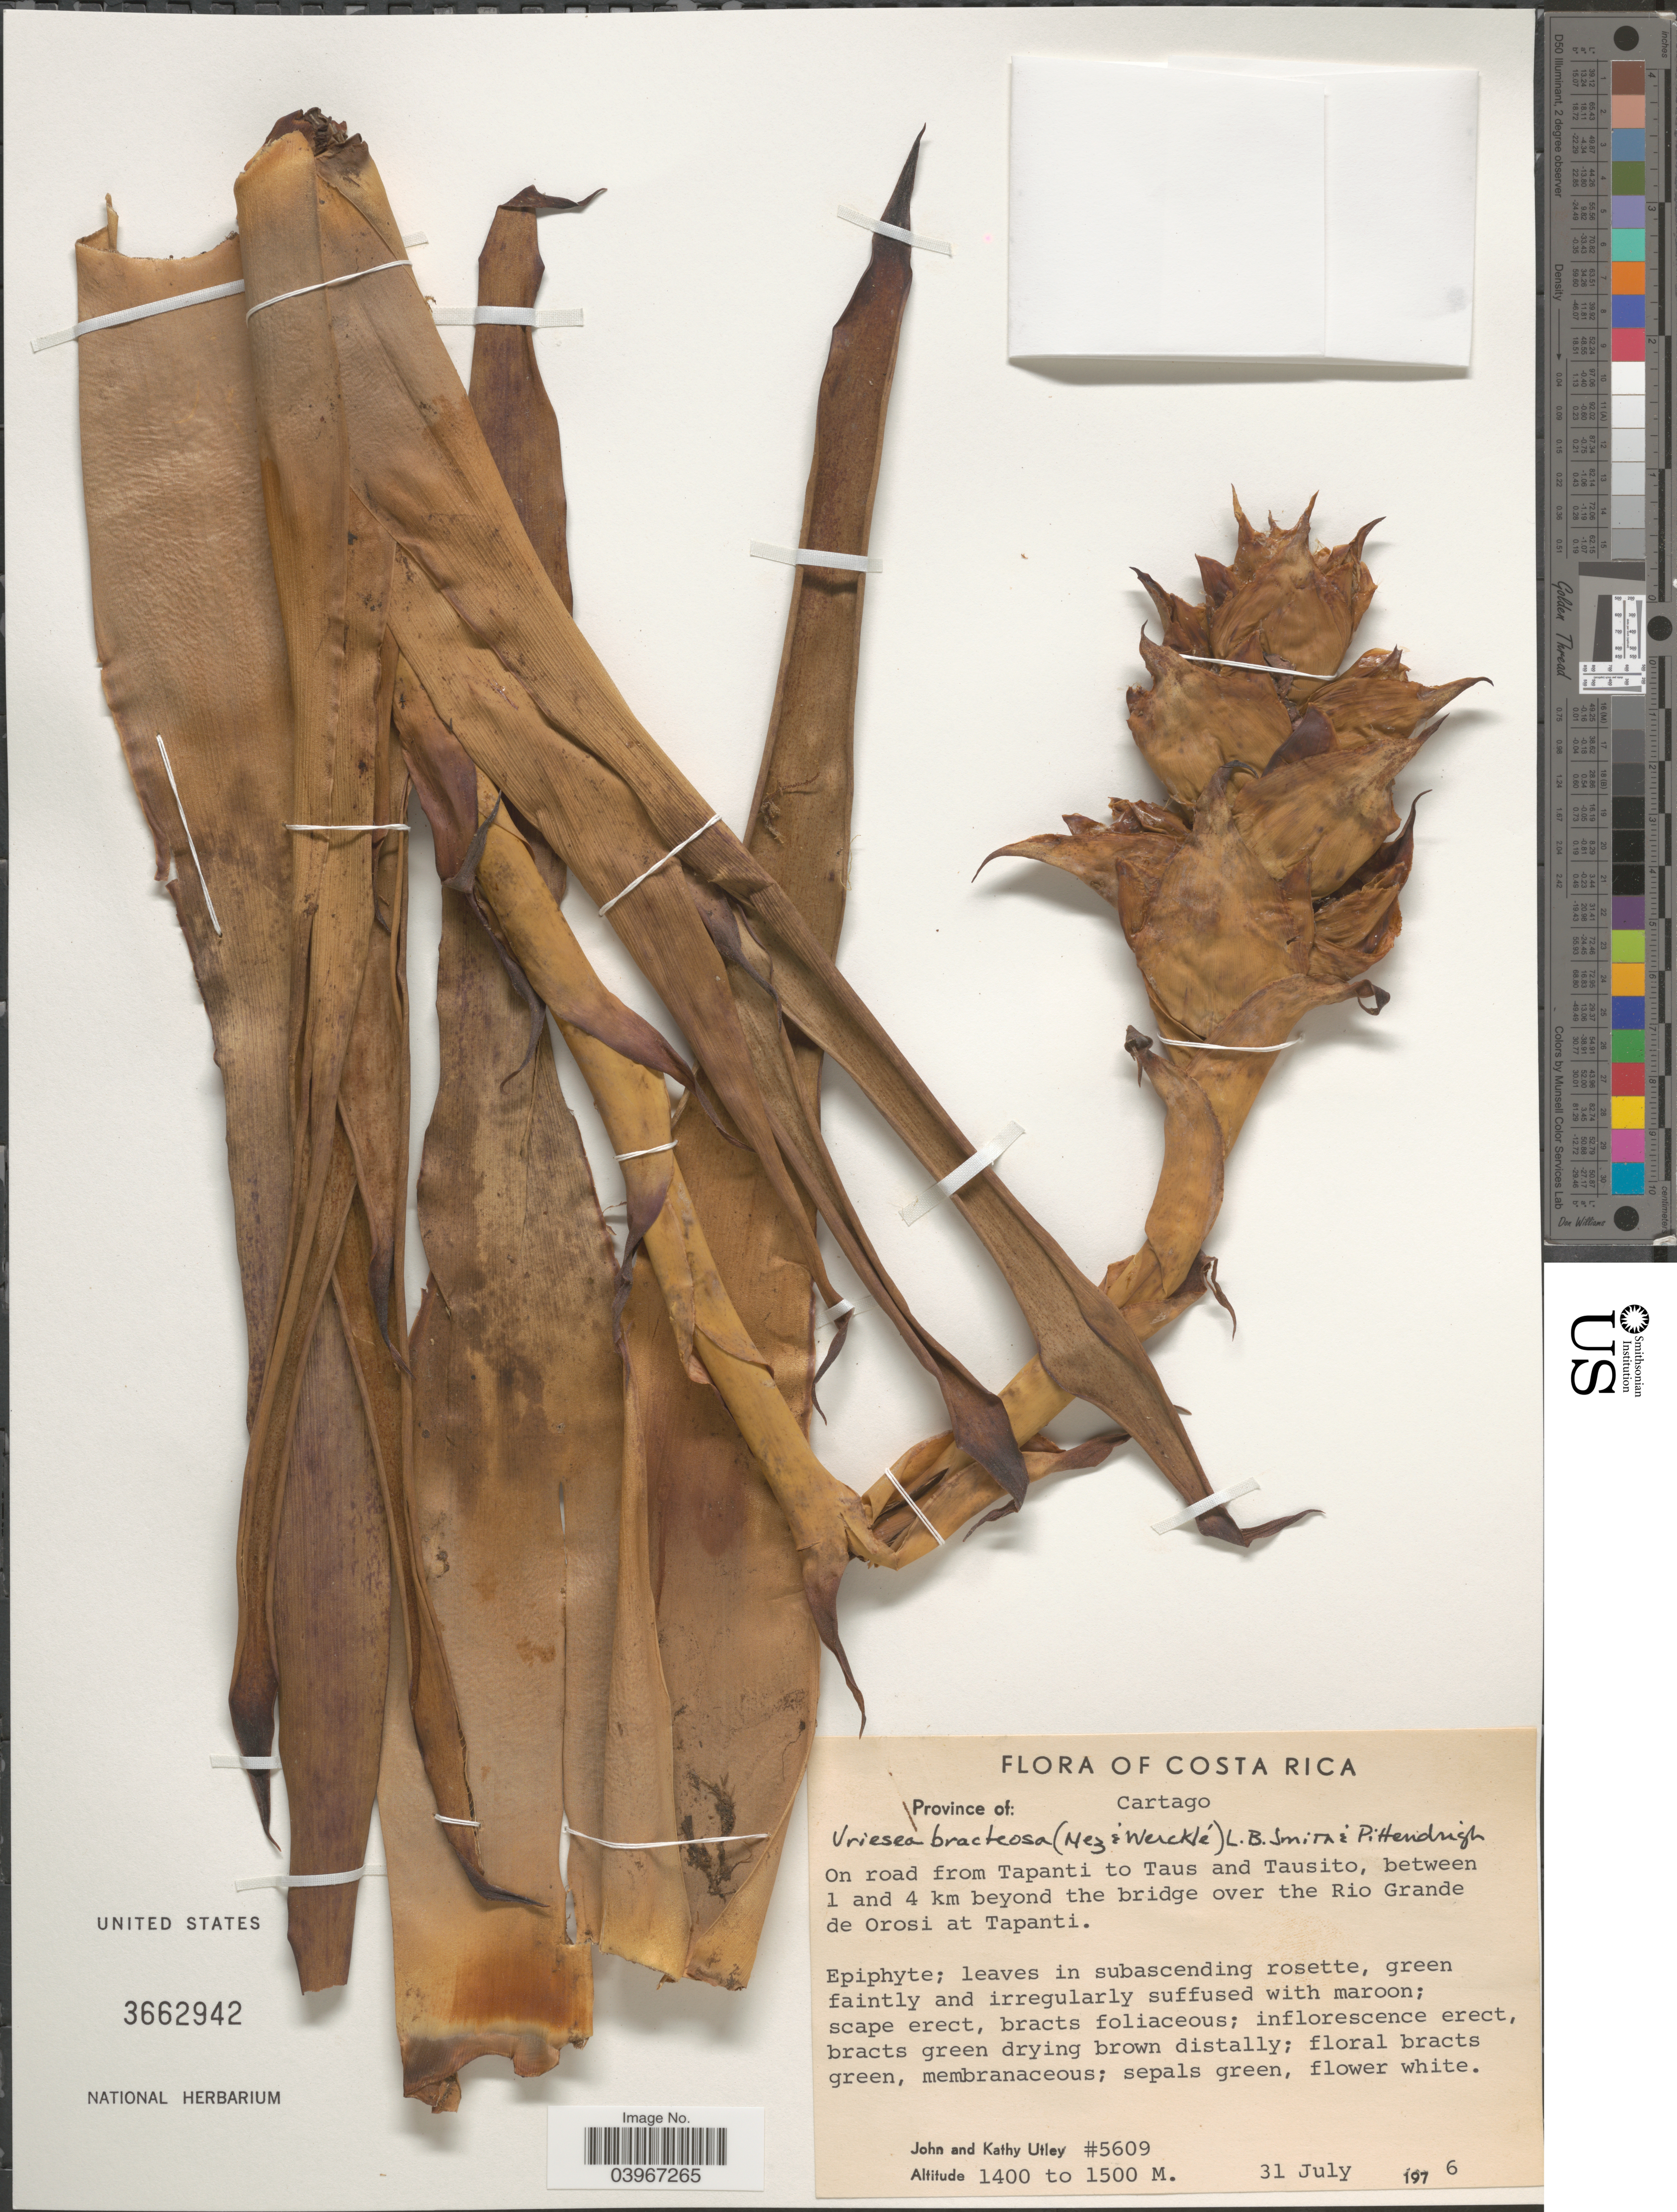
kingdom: Plantae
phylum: Tracheophyta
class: Liliopsida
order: Poales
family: Bromeliaceae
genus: Werauhia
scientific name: Werauhia bracteosa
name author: (Mez & Wercklé) J.R. Grant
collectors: J. F. Utley & K. Burt-Utley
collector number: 5609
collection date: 1976-07-31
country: Costa Rica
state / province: Cartago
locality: On road from Tapanti to Tausito, between 1 and 4 km beyond the bridge over the Rio Grande de Orosi and Tapanti.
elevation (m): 1400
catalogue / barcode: US 3662942